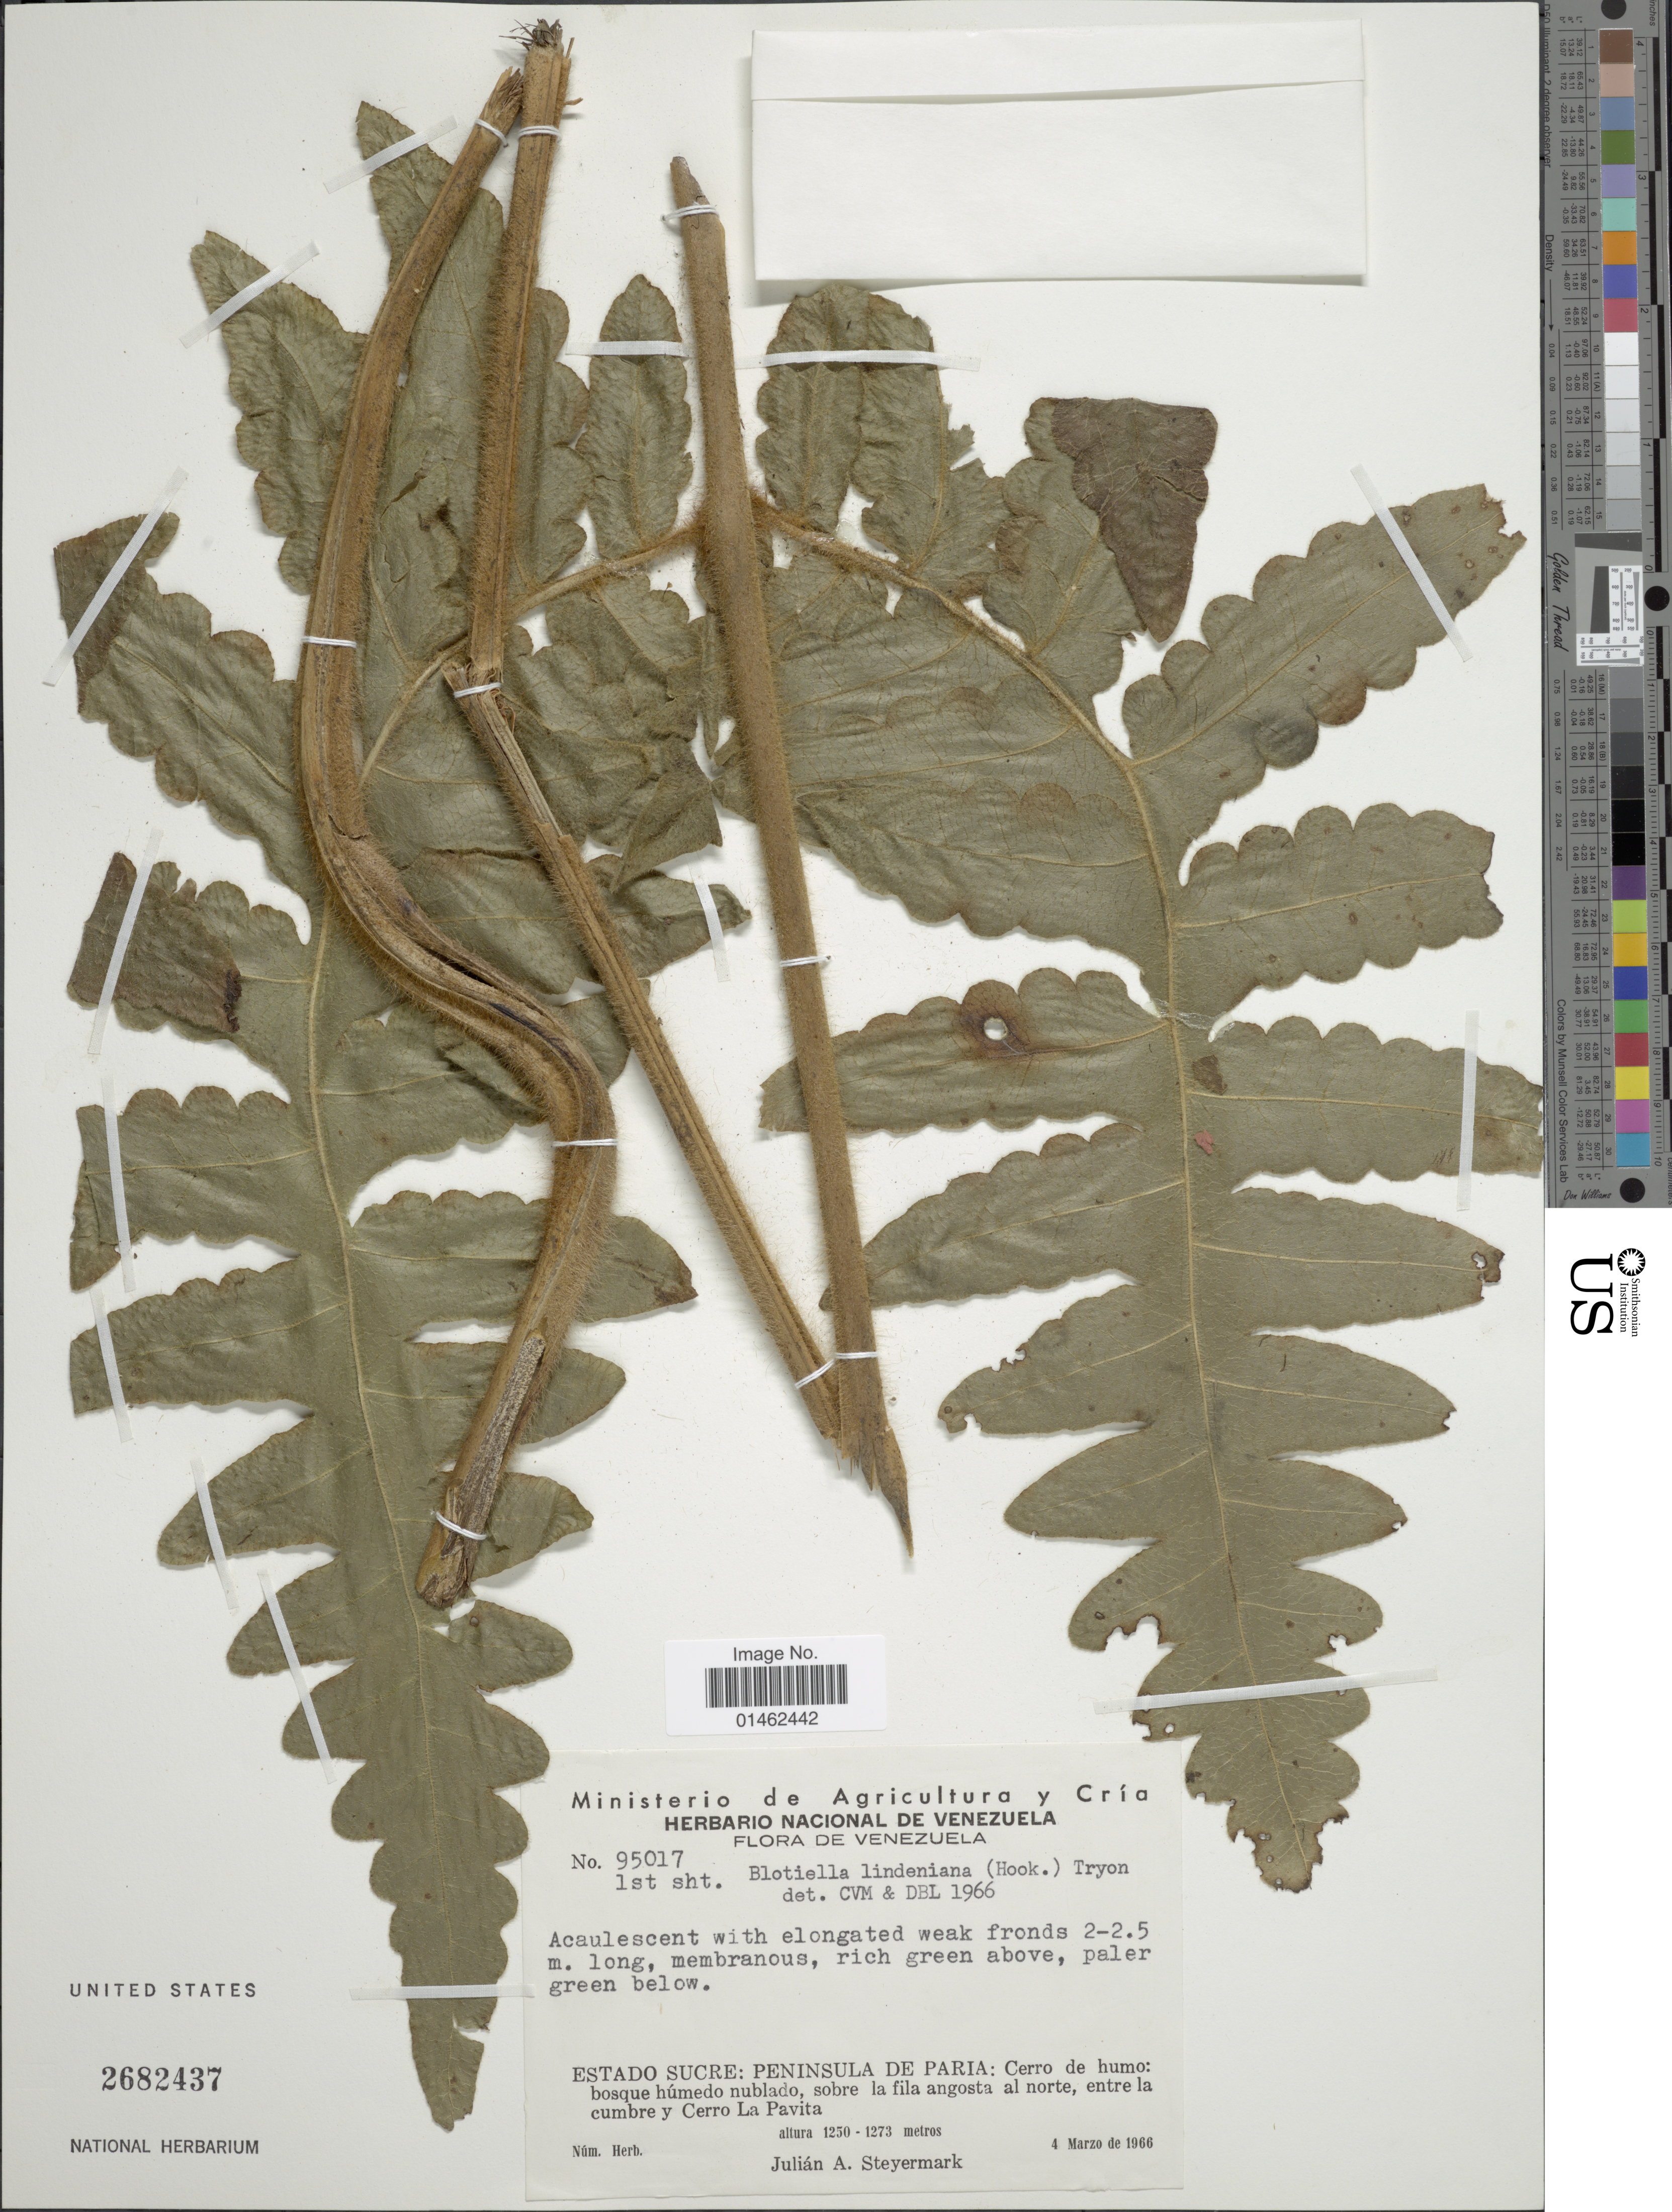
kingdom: Plantae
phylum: Tracheophyta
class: Polypodiopsida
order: Polypodiales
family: Dennstaedtiaceae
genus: Blotiella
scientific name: Blotiella lindeniana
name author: (Hook.) R.M. Tryon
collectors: J. Steyermark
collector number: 95017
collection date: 1966-03-04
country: Venezuela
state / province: Sucre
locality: Peninsula de Praia: Cerro de humo: bosque húmedo nublado, sobre la filla angosta al norte, entre la cumbre y Cerro la Pavita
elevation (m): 1250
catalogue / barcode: US 2682437